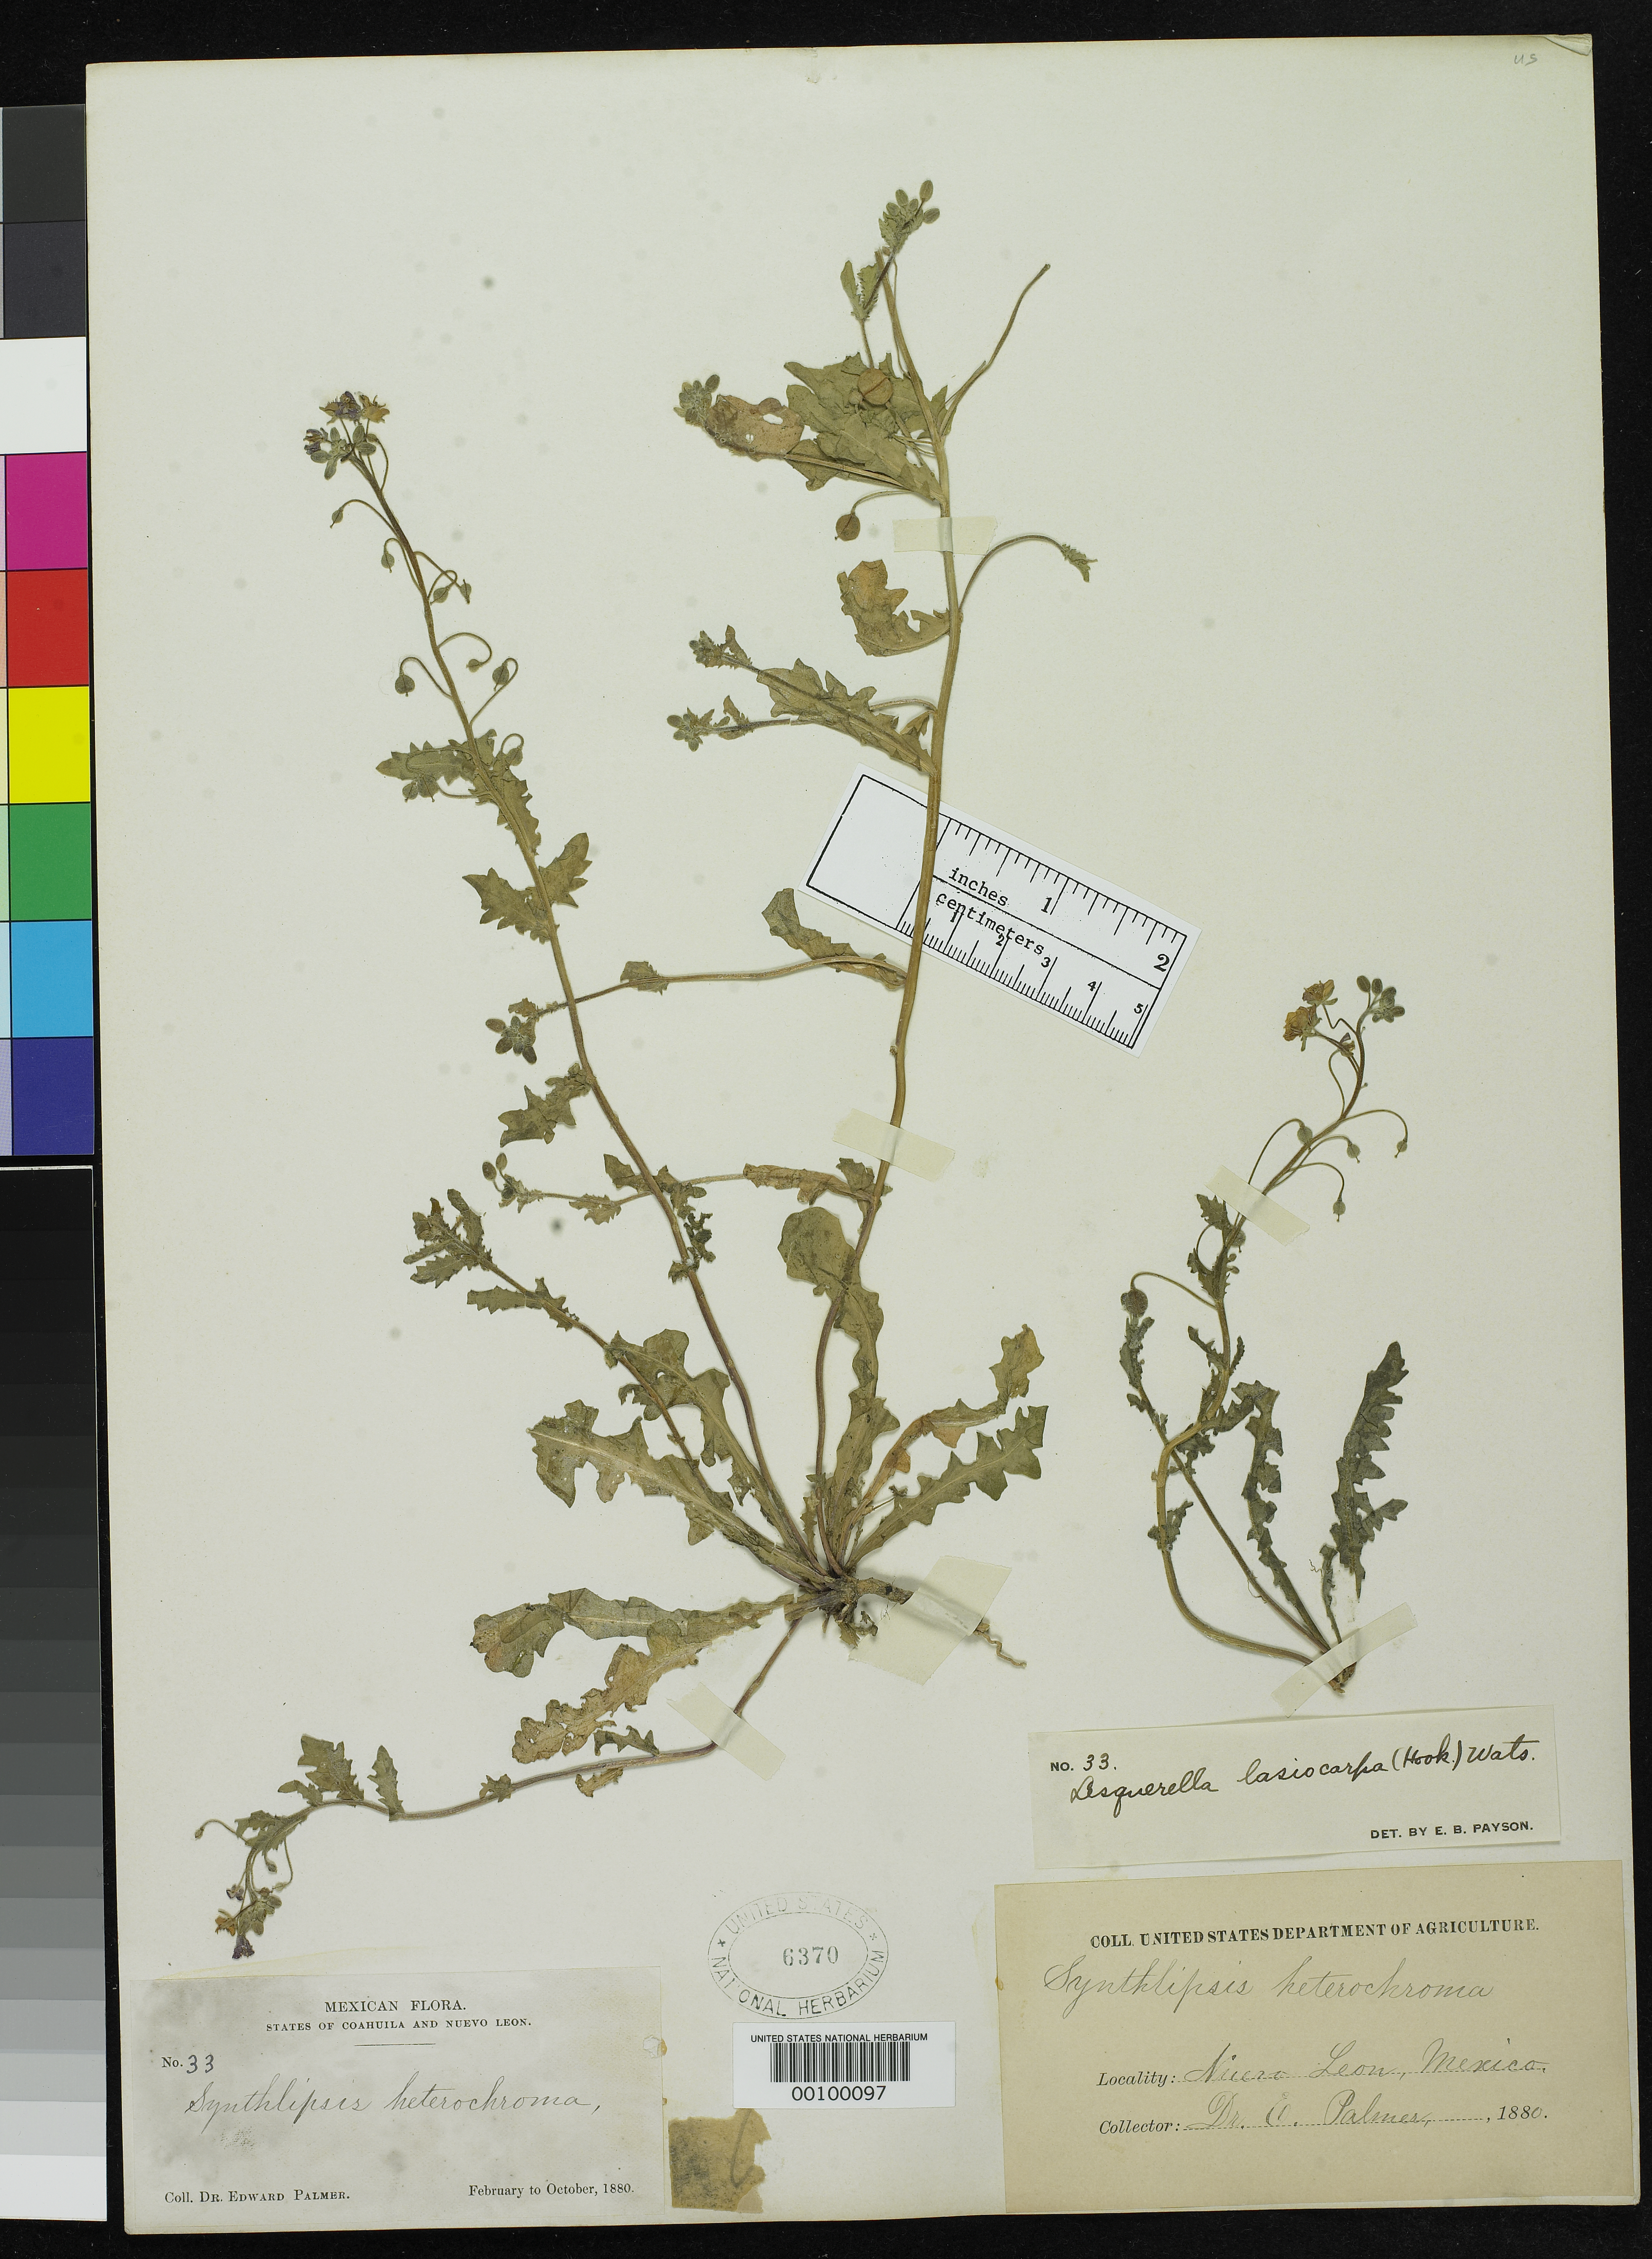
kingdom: Plantae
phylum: Tracheophyta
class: Magnoliopsida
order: Brassicales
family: Brassicaceae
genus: Synthlipsis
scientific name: Synthlipsis heterochroma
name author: S. Watson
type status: Type Collection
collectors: E. Palmer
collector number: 33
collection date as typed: Feb 1880 to -- Oct 1880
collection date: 1880-02/1880-10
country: Mexico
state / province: Nuevo León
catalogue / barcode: US 6370